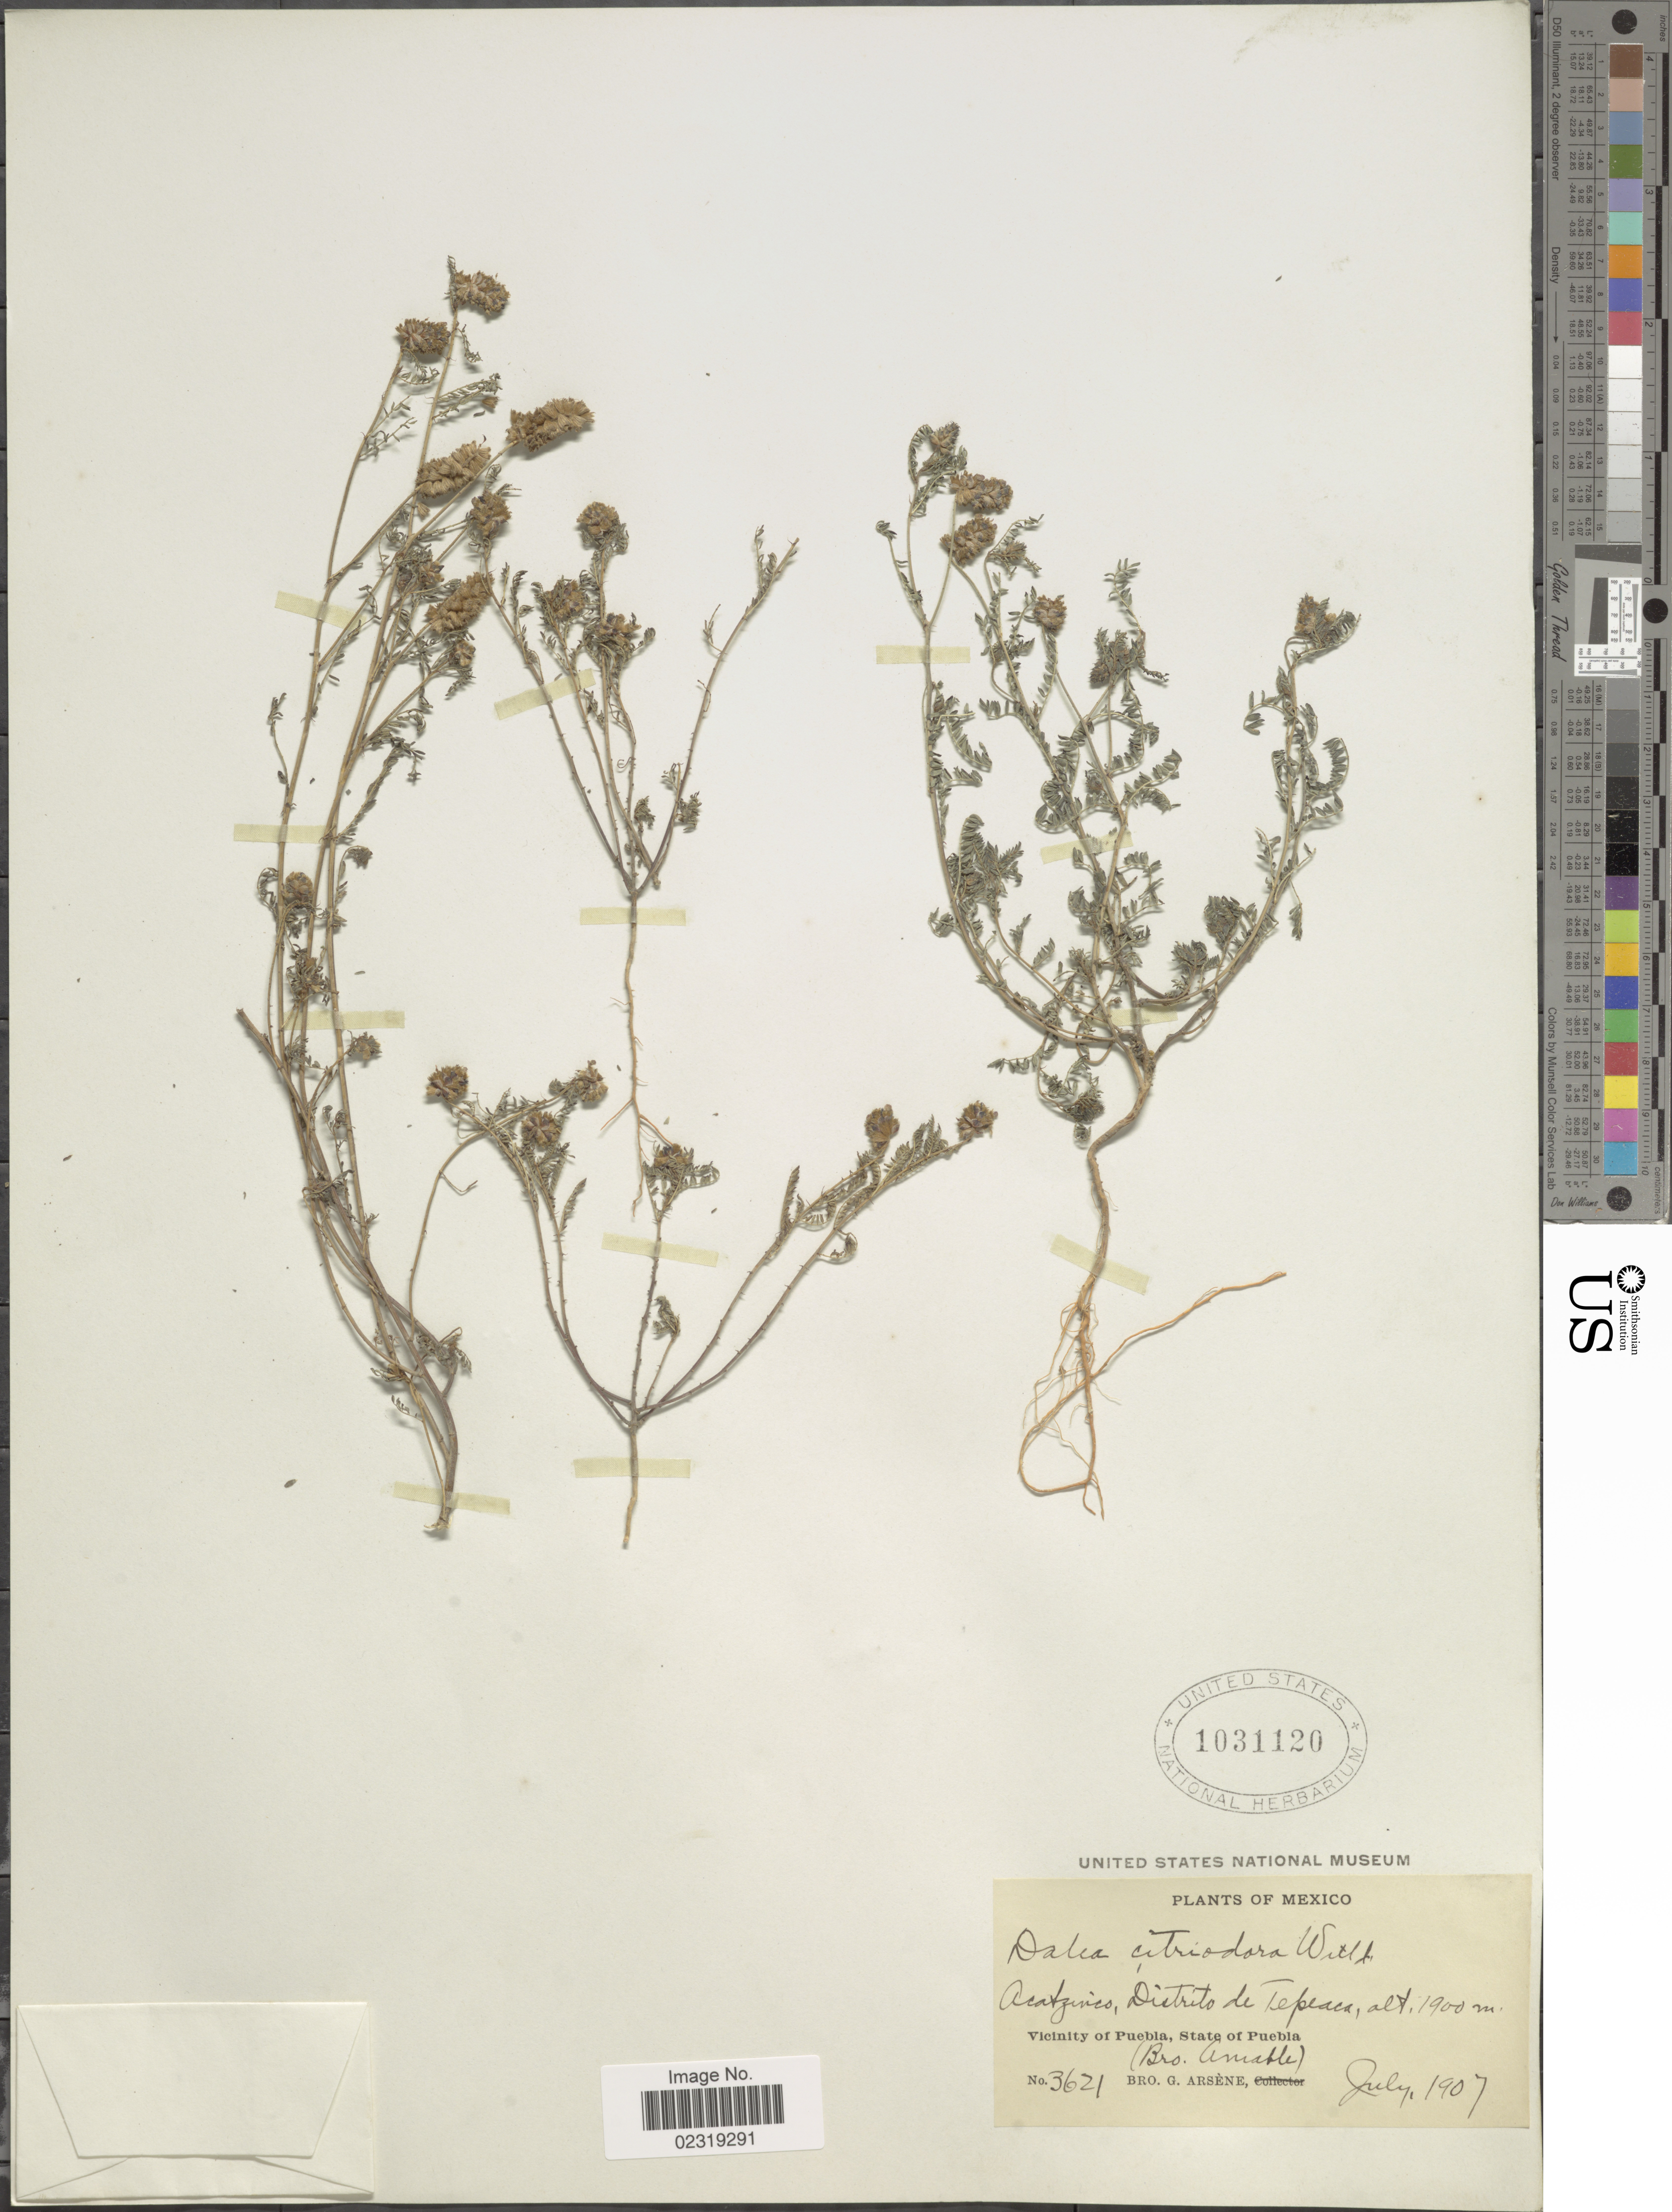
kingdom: Plantae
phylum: Tracheophyta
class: Magnoliopsida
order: Fabales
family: Fabaceae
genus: Dalea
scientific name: Dalea foliolosa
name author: (Aiton) Barneby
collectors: Bro. G. Arsène & B. Amable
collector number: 3621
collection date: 1907-07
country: Mexico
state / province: Puebla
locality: Acatzinco, Distrito de Tepeaca. Vicinity of Puebla, State of Puebla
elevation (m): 1900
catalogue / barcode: US 1031120